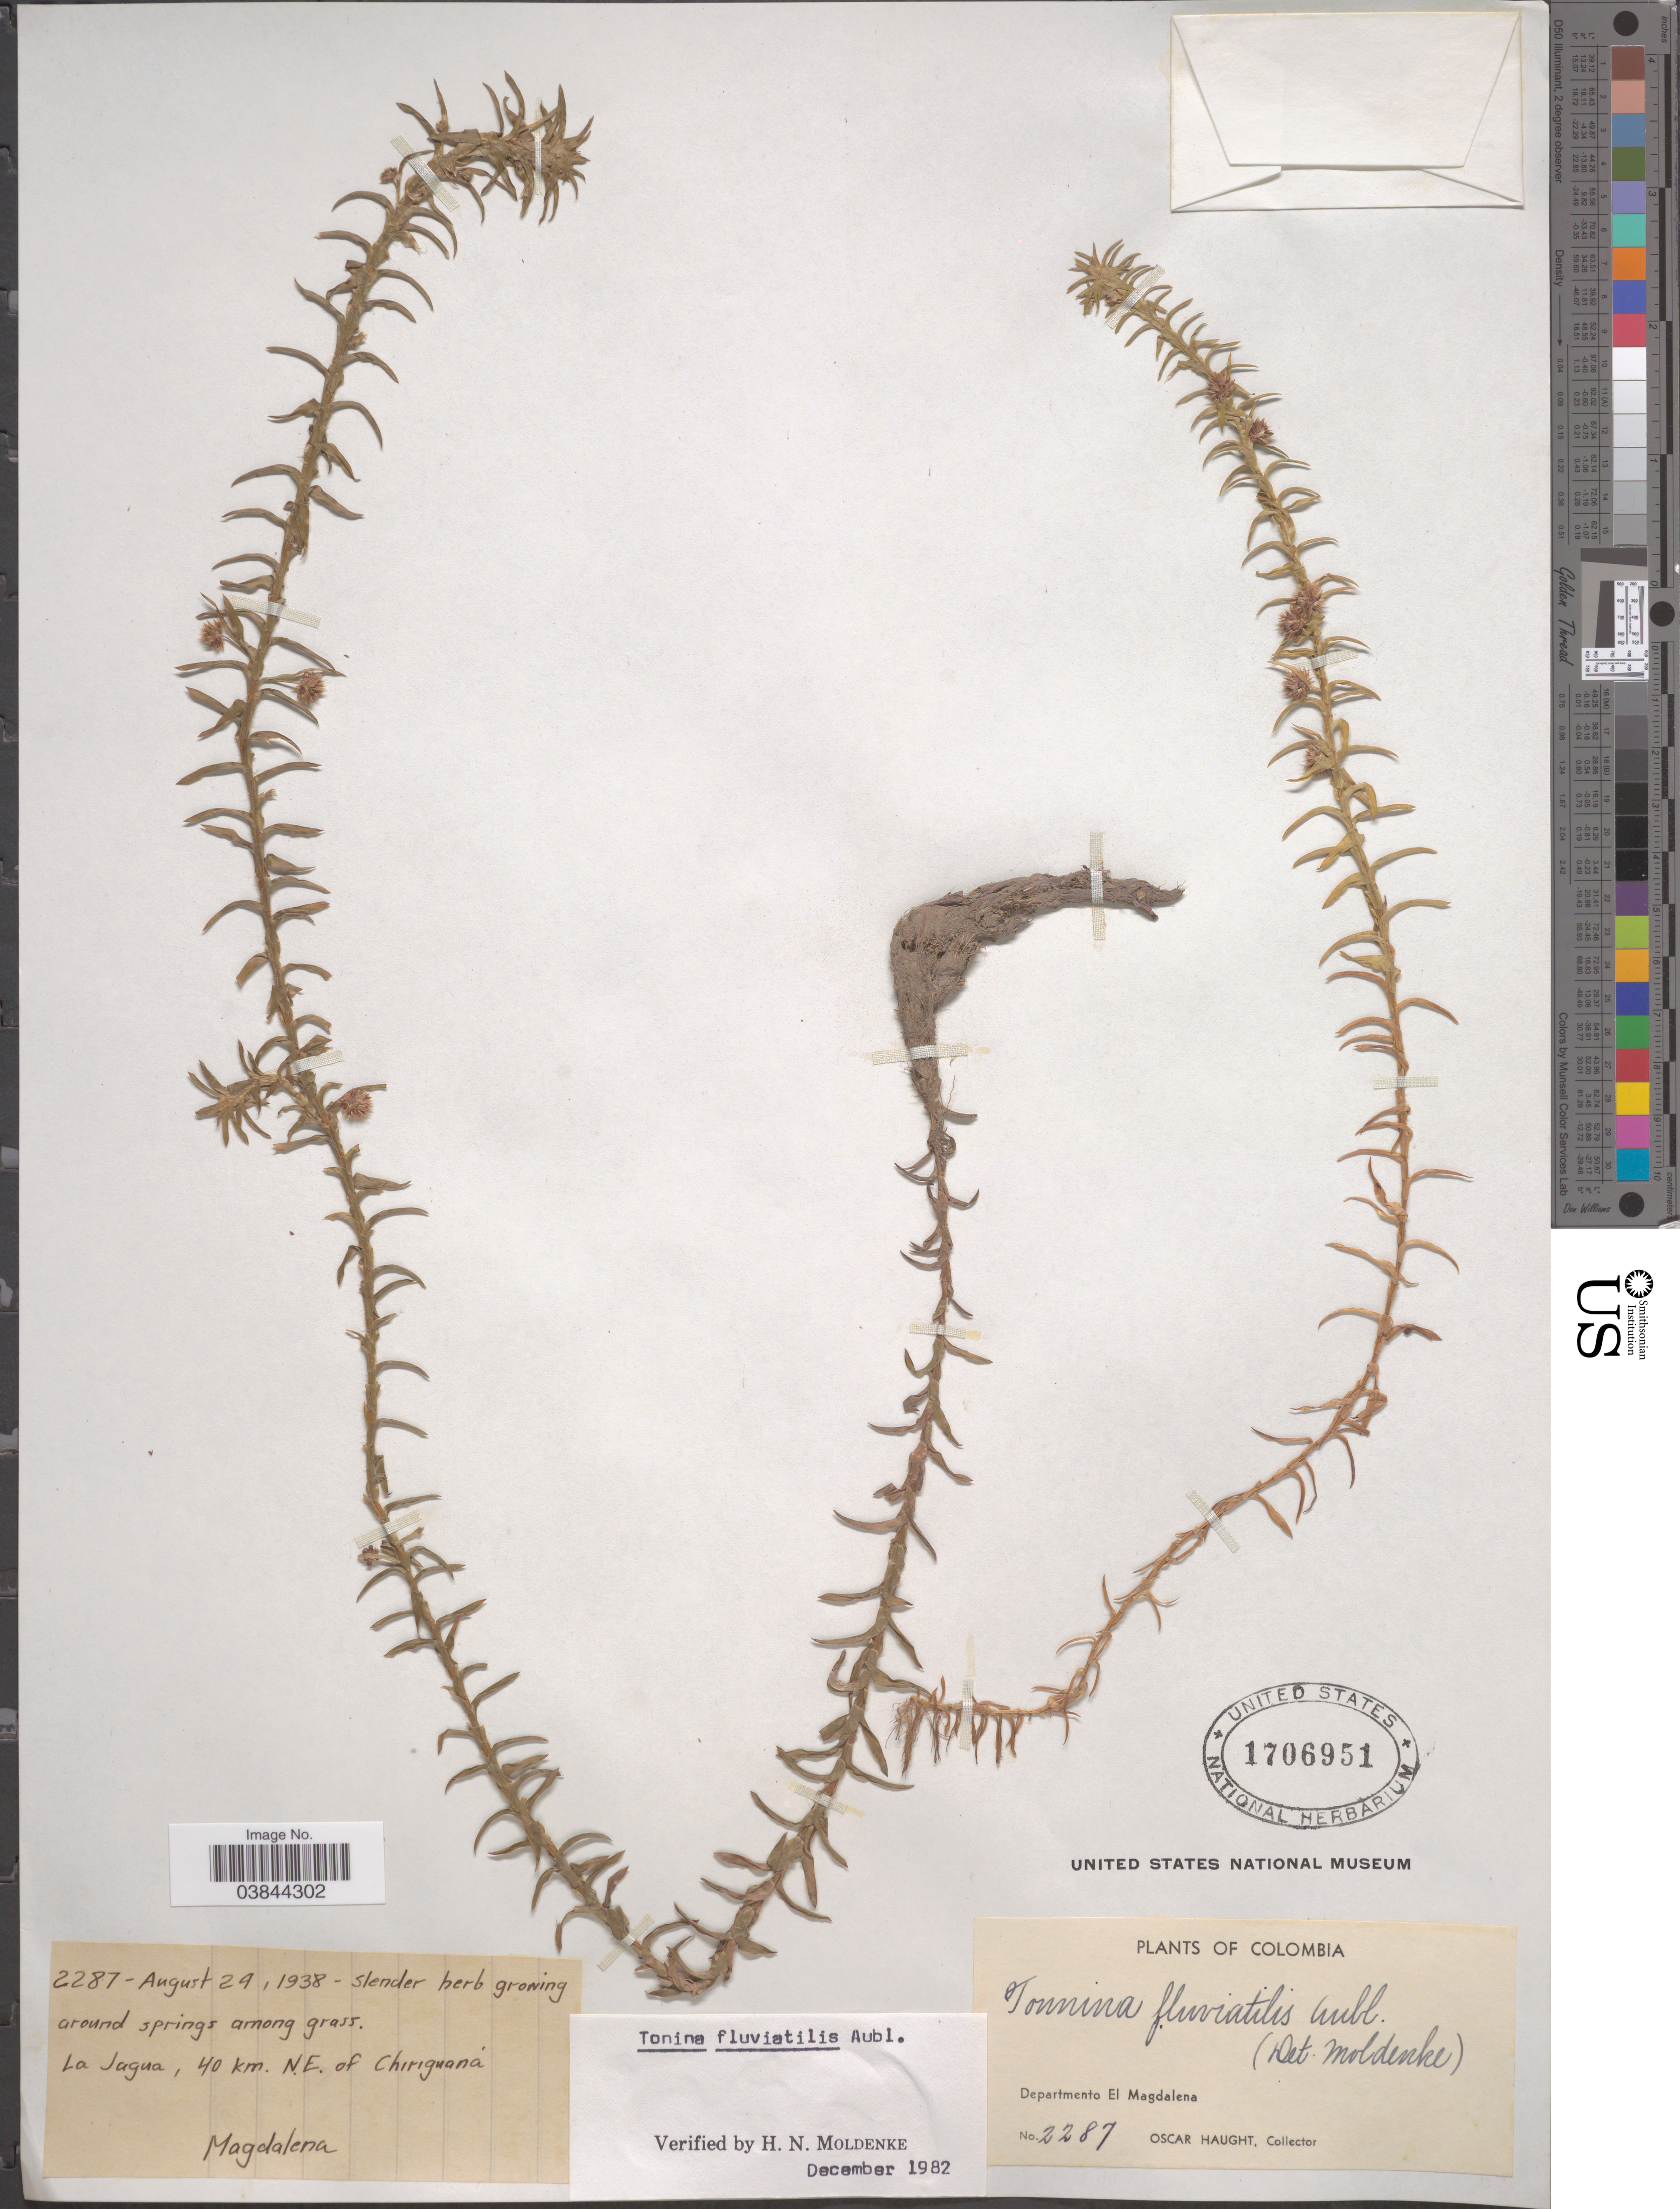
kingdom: Plantae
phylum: Tracheophyta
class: Liliopsida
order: Poales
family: Eriocaulaceae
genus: Tonina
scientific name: Tonina fluviatilis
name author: Aubl.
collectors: O. L. Haught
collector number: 2287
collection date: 1938-08-29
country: Colombia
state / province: Magdalena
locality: Departmento El Magdalena. La Jagua, 40 km. N.E. of Chiriguaná.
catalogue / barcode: US 1706951